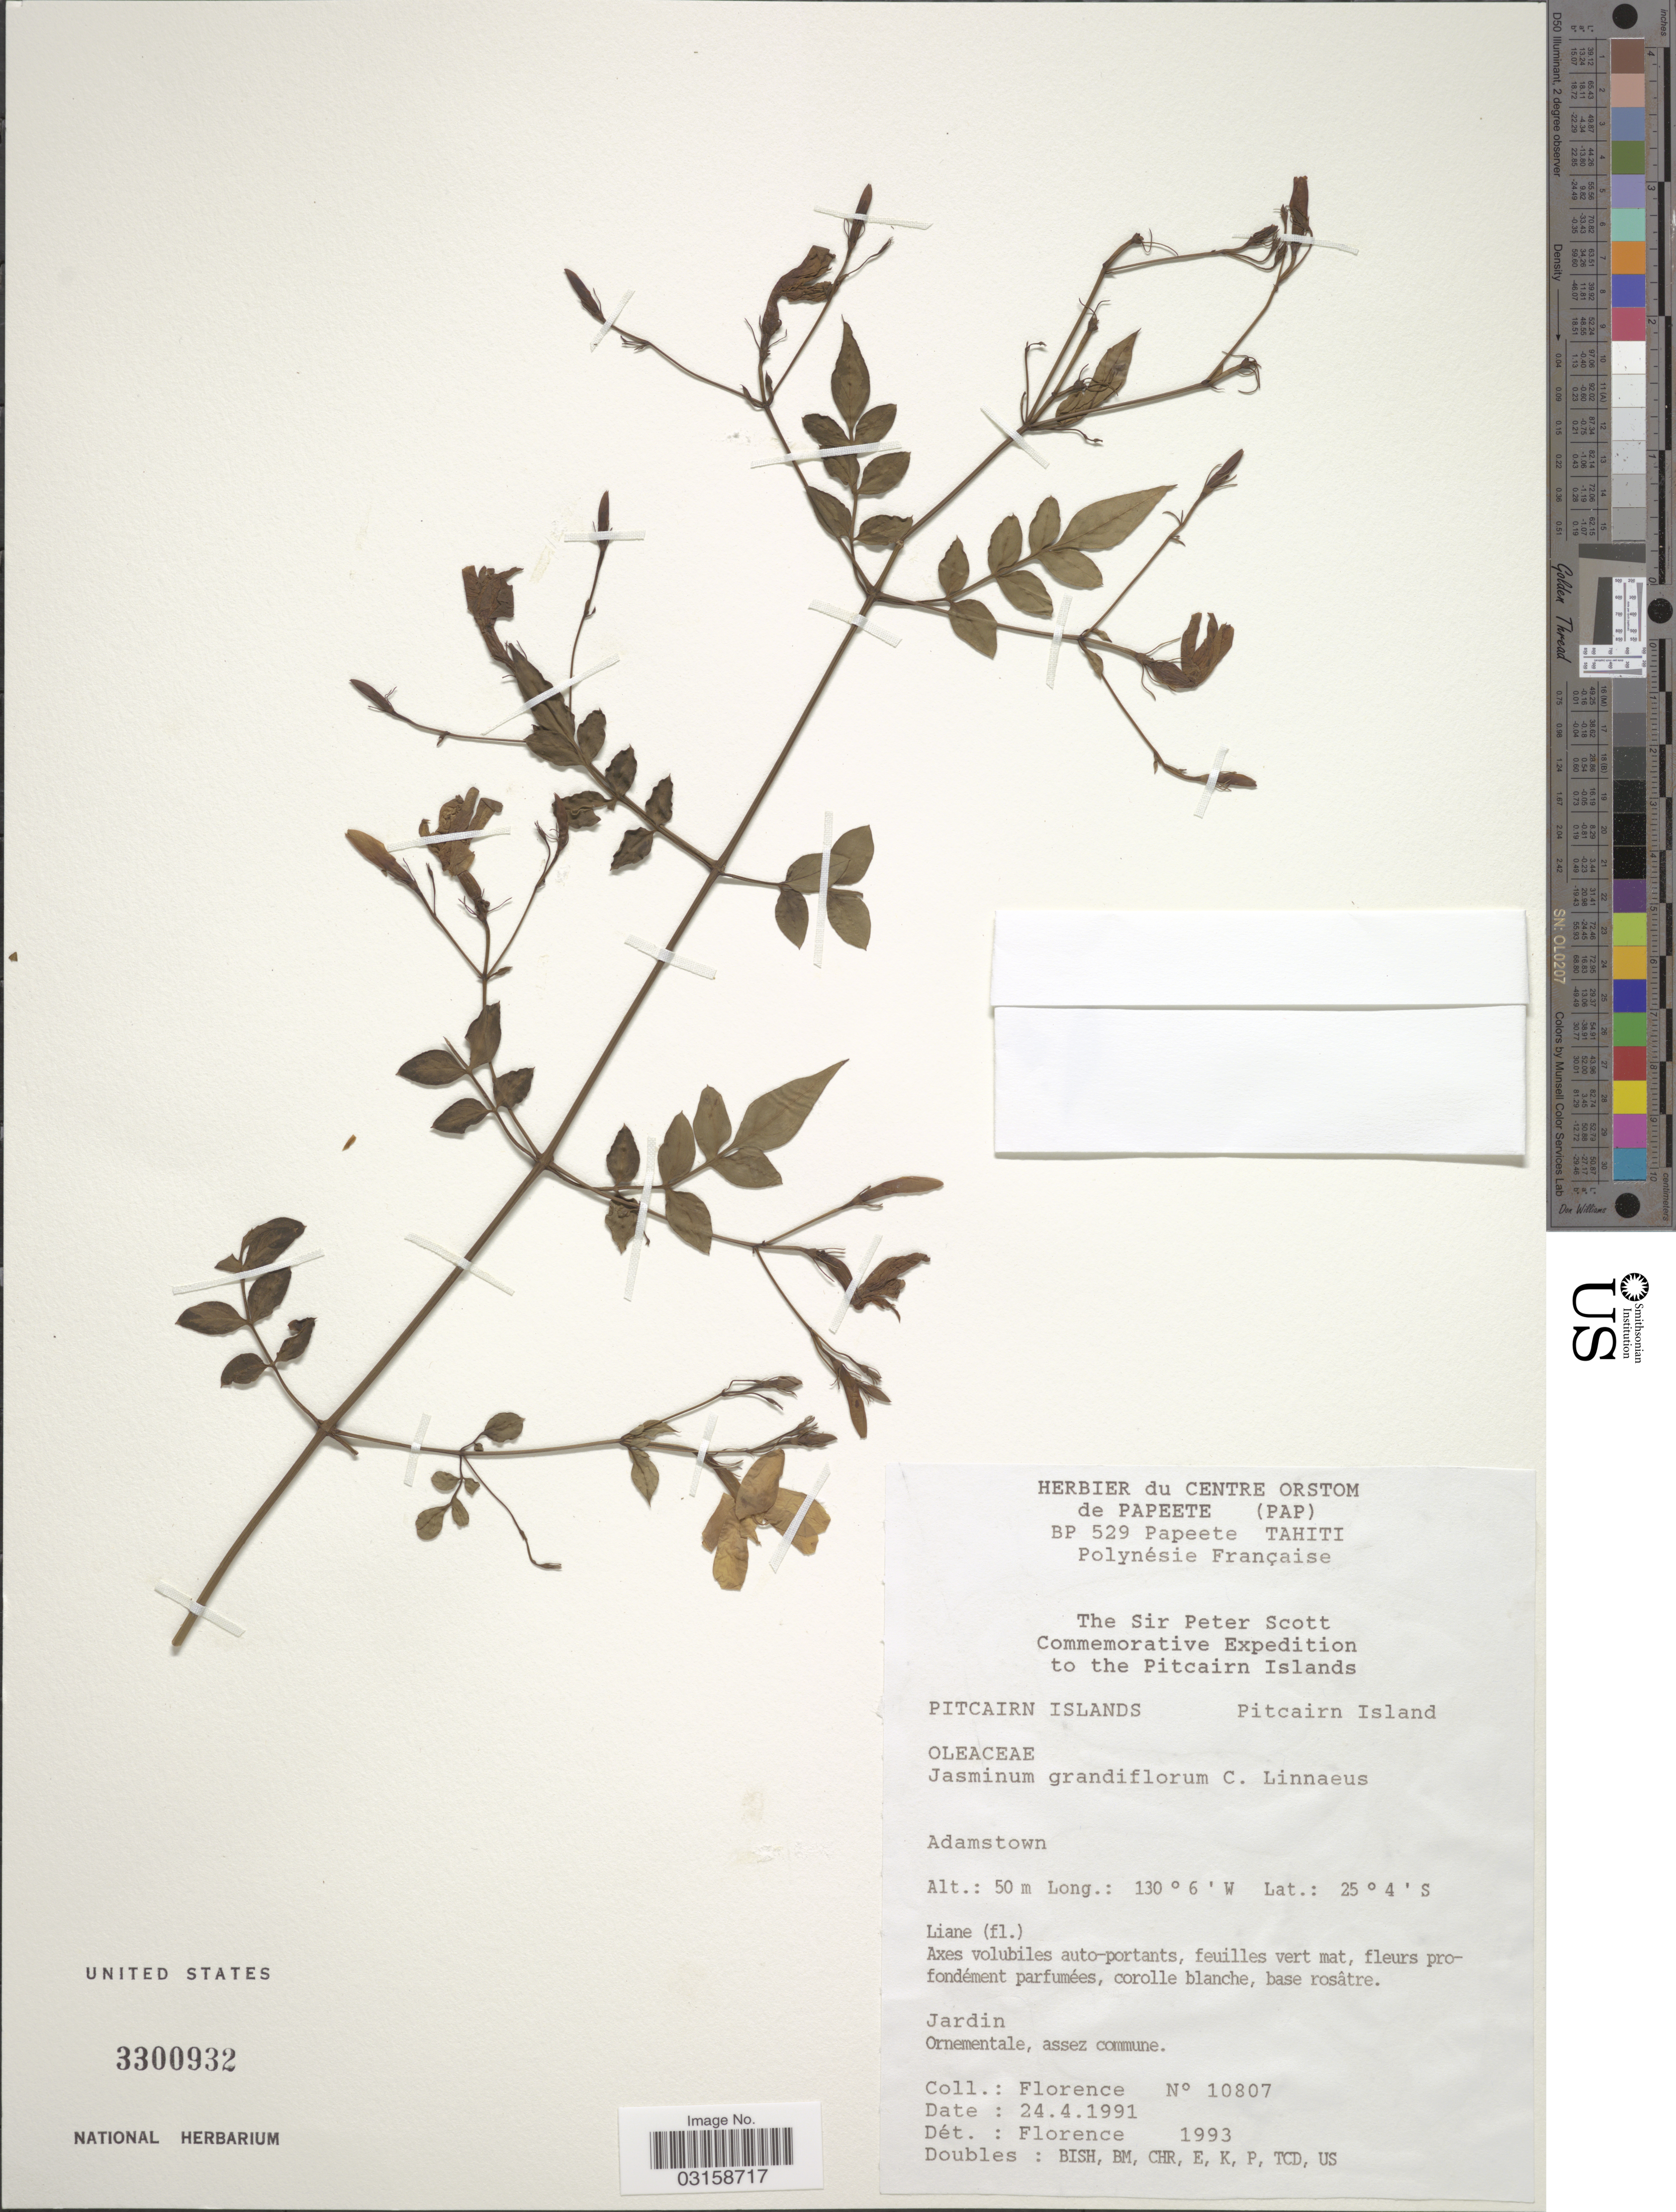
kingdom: Plantae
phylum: Tracheophyta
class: Magnoliopsida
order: Lamiales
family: Oleaceae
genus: Jasminum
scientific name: Jasminum grandiflorum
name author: L.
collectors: -. Florence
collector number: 10807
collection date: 1991-04-24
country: Pitcairn Islands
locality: Pitcairn Island. Adamstown.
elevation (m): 50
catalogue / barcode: US 3300932